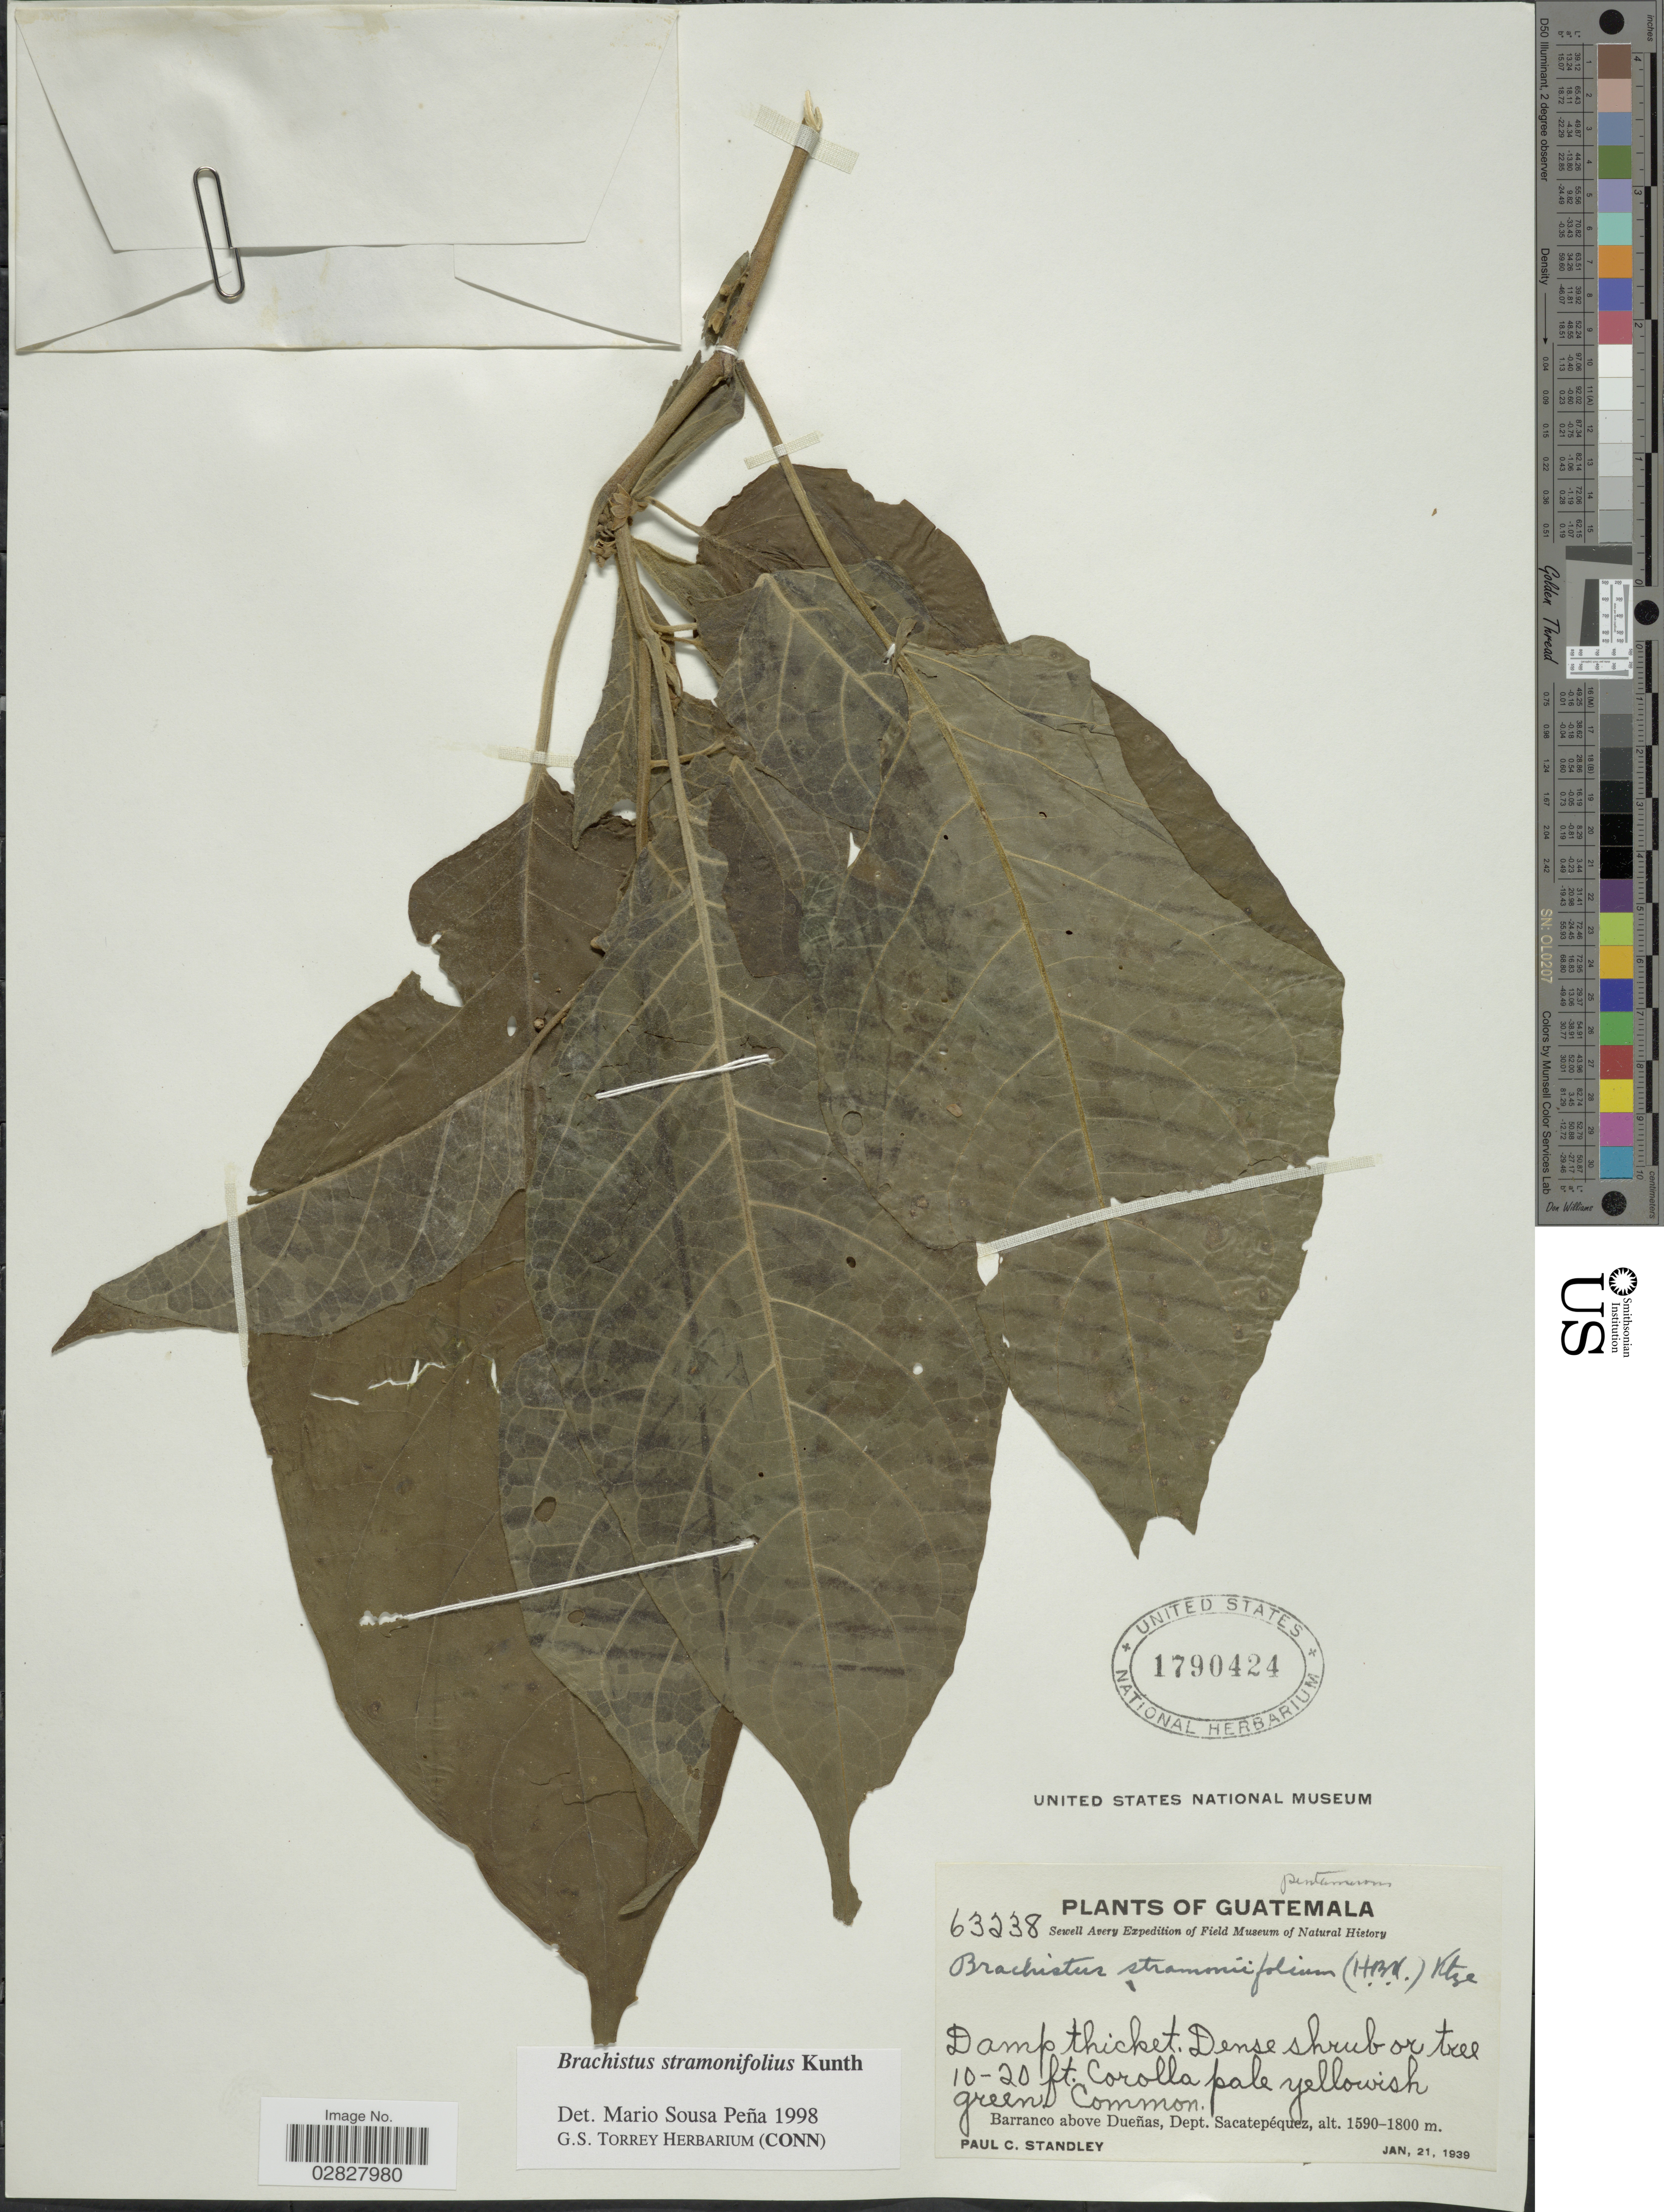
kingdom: Plantae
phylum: Tracheophyta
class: Magnoliopsida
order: Solanales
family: Solanaceae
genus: Brachistus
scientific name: Brachistus stramonifolius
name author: (Kunth) Miers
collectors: P. C. Standley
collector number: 63238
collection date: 1939-01-21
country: Guatemala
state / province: Sacatepéquez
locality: Barranco above Dueñas, Dept. Sacatepéquez.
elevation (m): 1590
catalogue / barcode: US 1790424